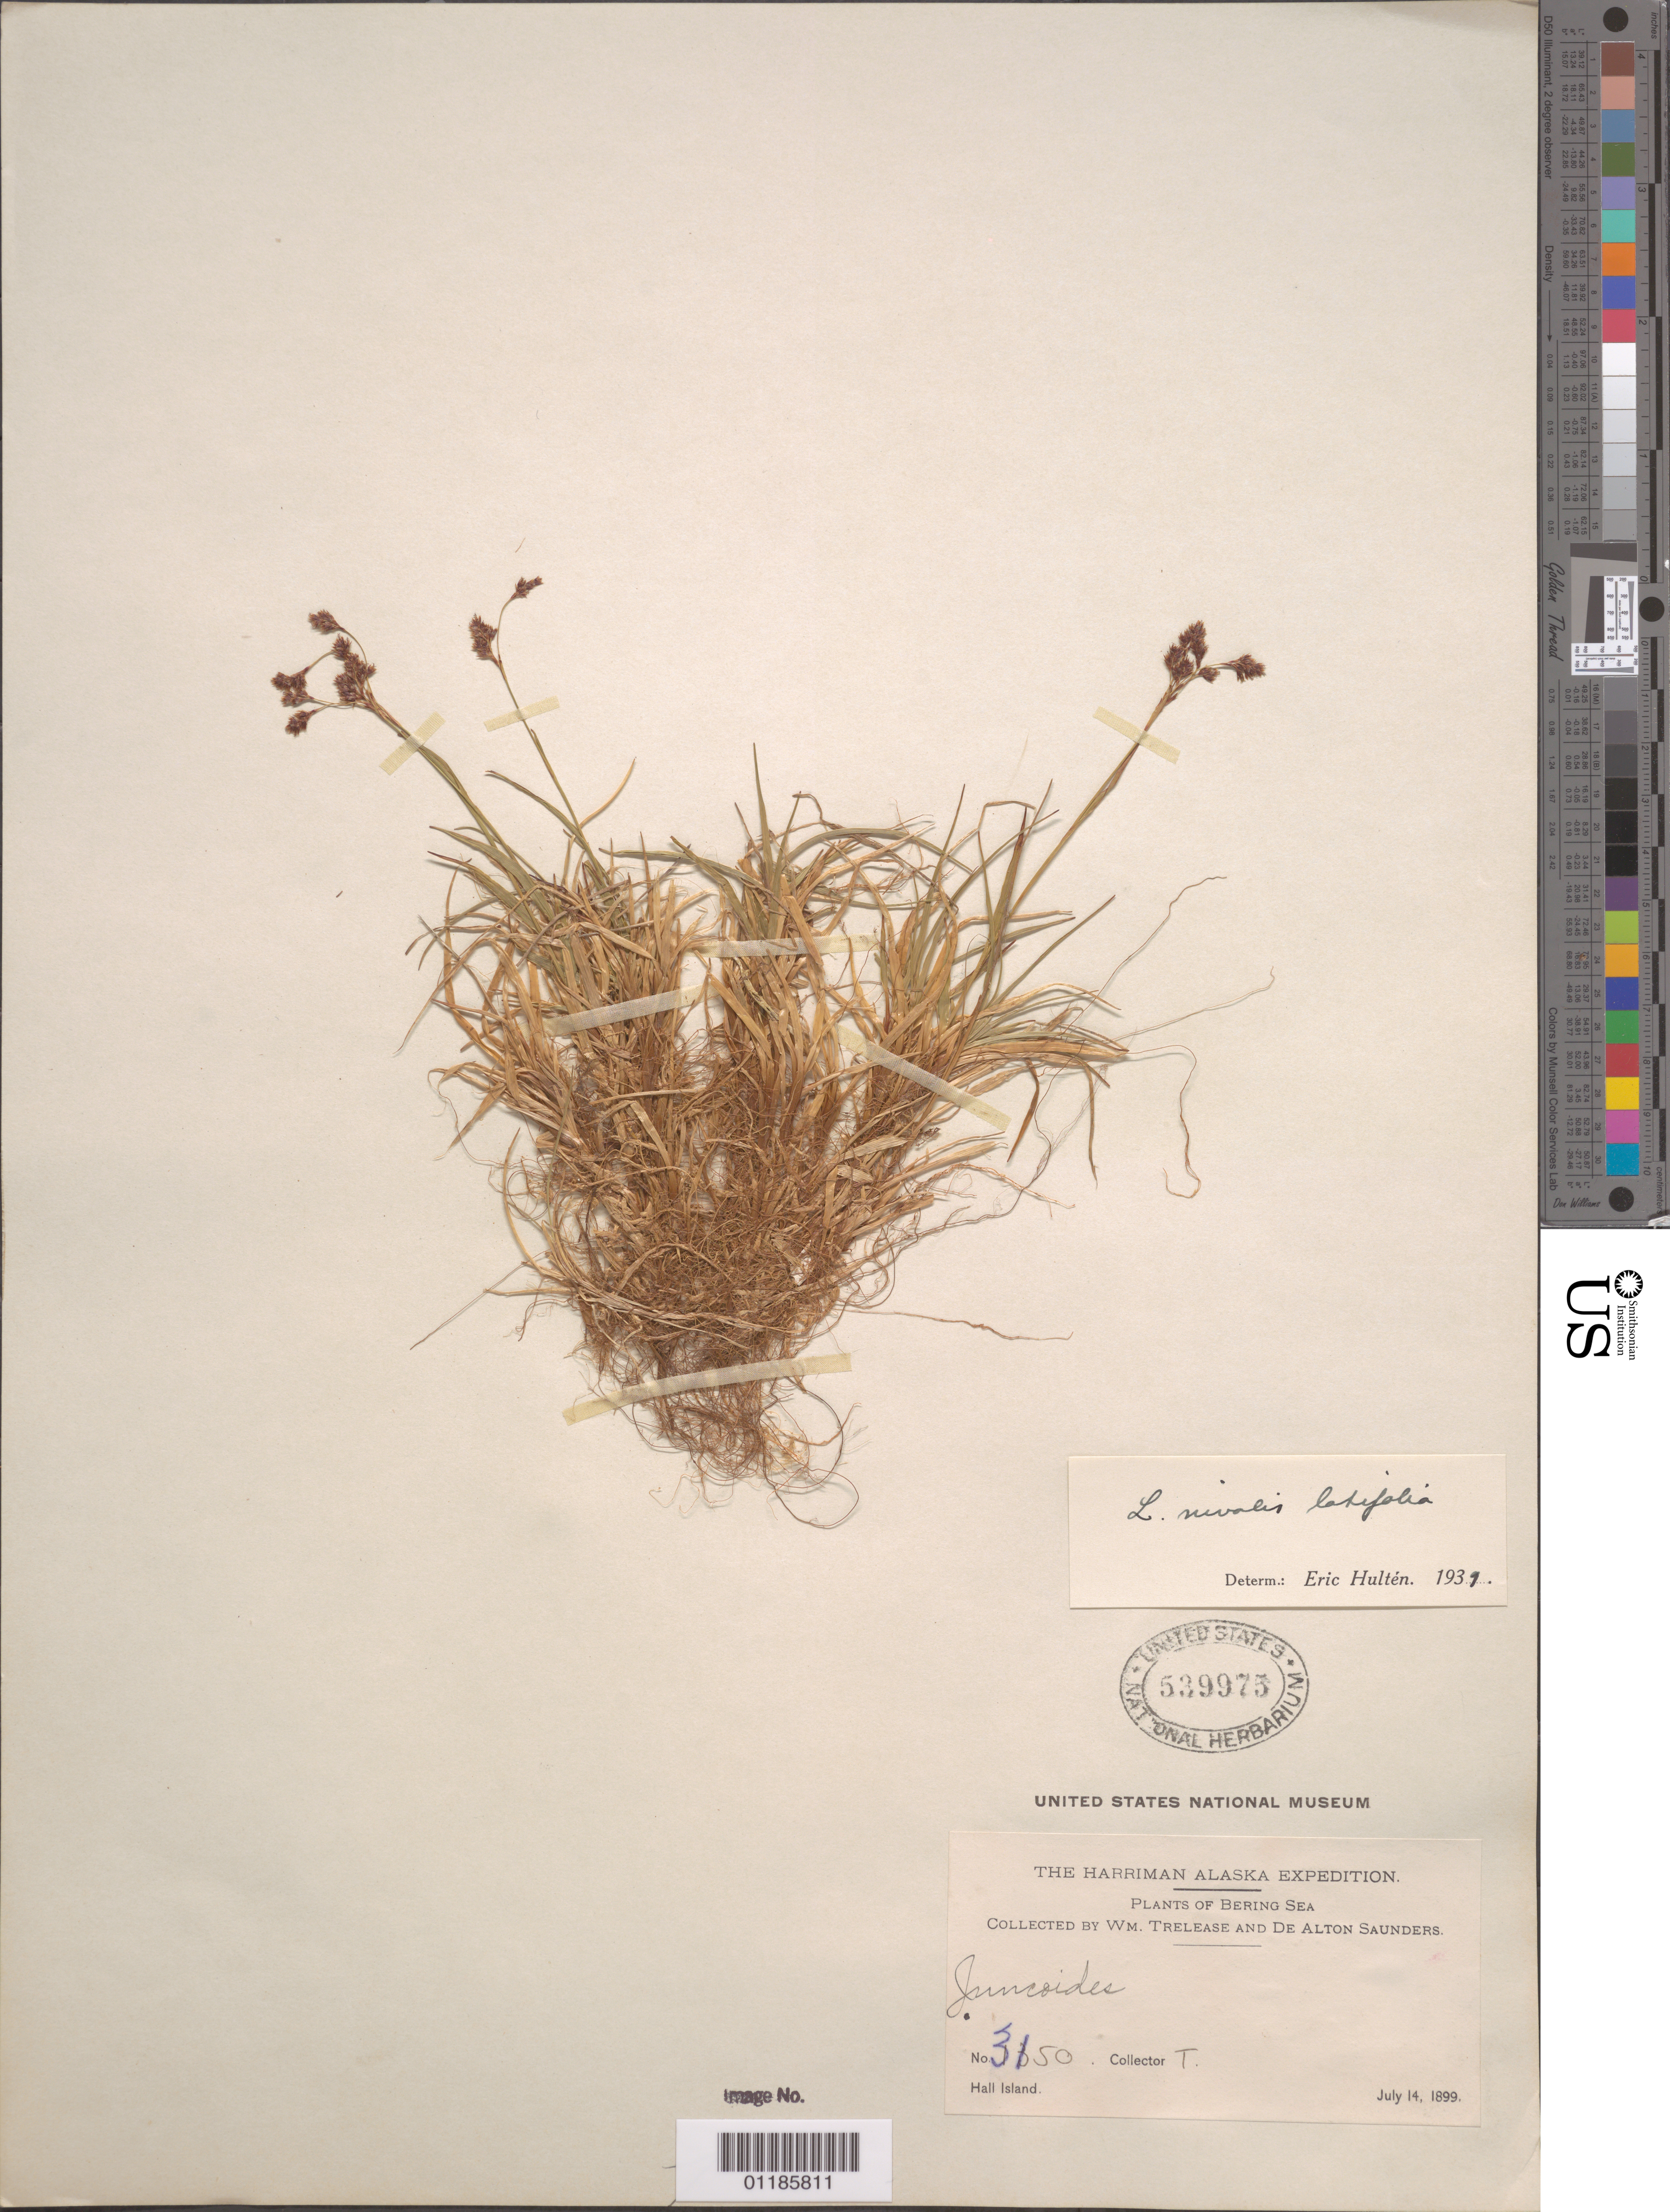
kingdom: Plantae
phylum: Tracheophyta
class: Liliopsida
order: Poales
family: Juncaceae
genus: Luzula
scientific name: Luzula nivalis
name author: (Laest.) Spreng.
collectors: W. Trelease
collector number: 3150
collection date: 1899-07-14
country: United States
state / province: Alaska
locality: Hall Island.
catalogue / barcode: US 539975